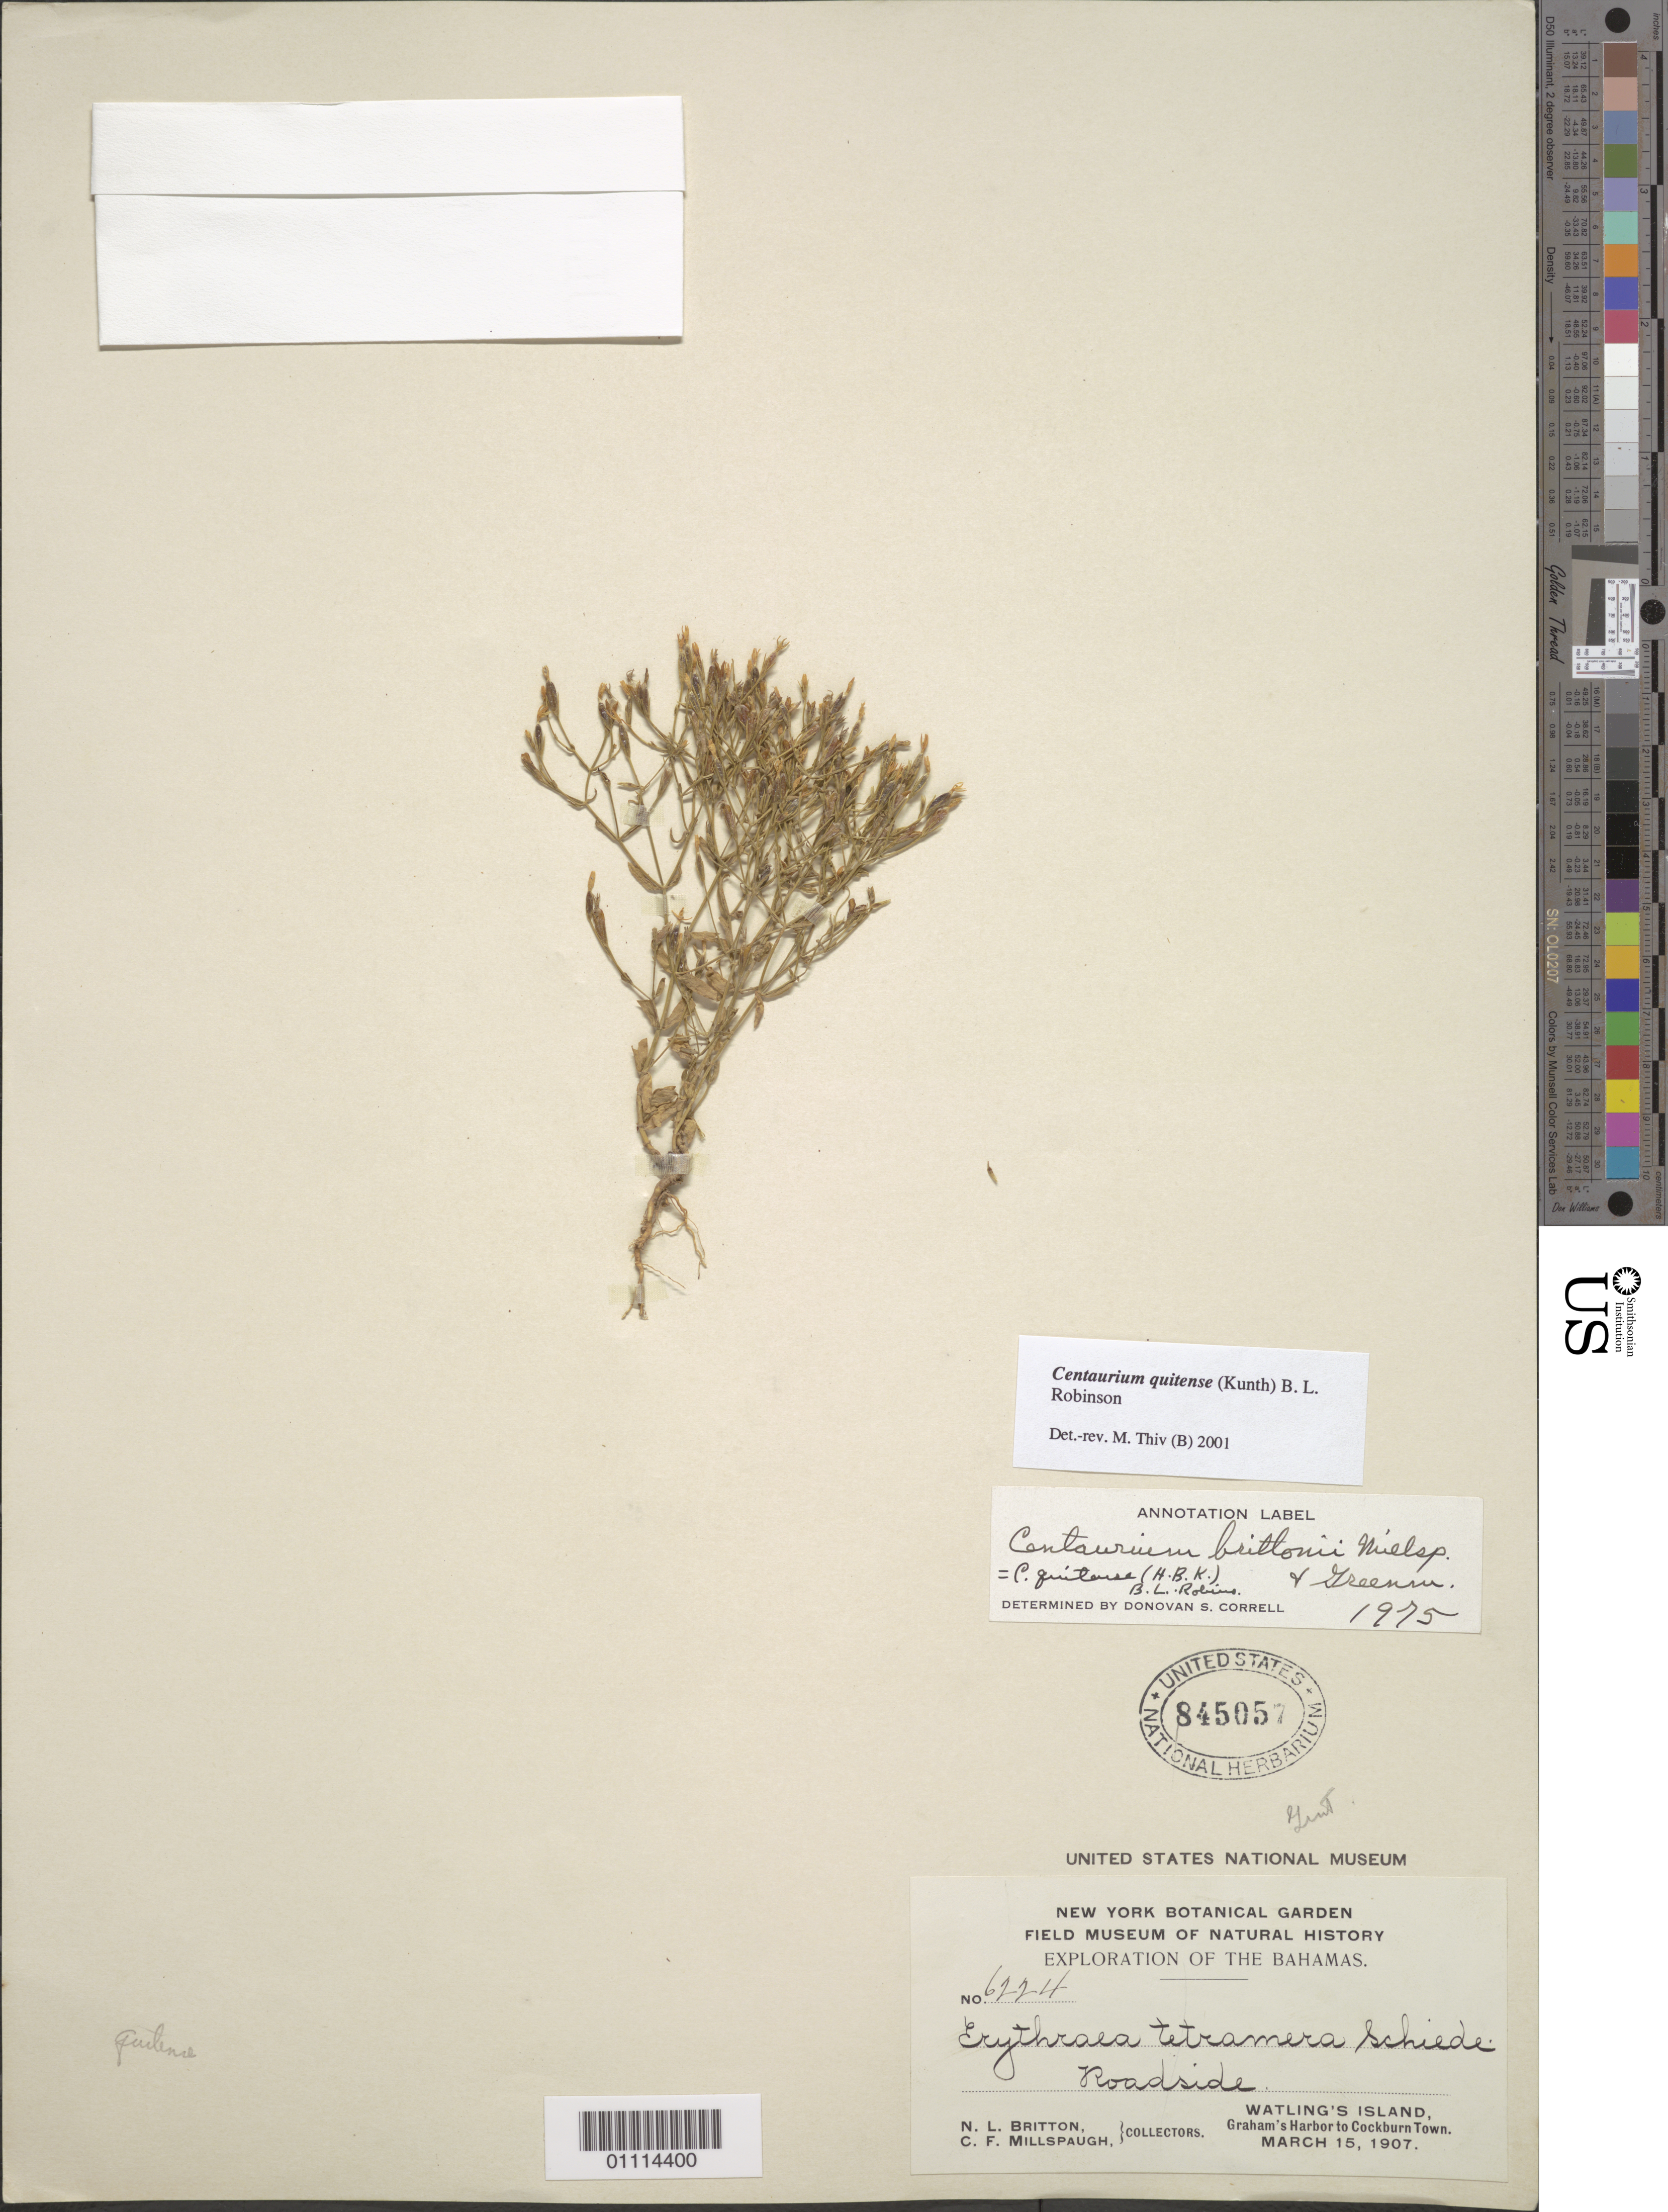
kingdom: Plantae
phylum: Tracheophyta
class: Magnoliopsida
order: Gentianales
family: Gentianaceae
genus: Centaurium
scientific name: Centaurium quitense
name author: (Kunth) B.L. Rob.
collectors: N. Britton & C. F. Millspaugh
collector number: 6224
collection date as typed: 15 Mar 1907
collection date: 1907-03-15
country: Bahamas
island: San Salvador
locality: Graham's Harbor to Cockburn Town Roadside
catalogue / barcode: US 845057